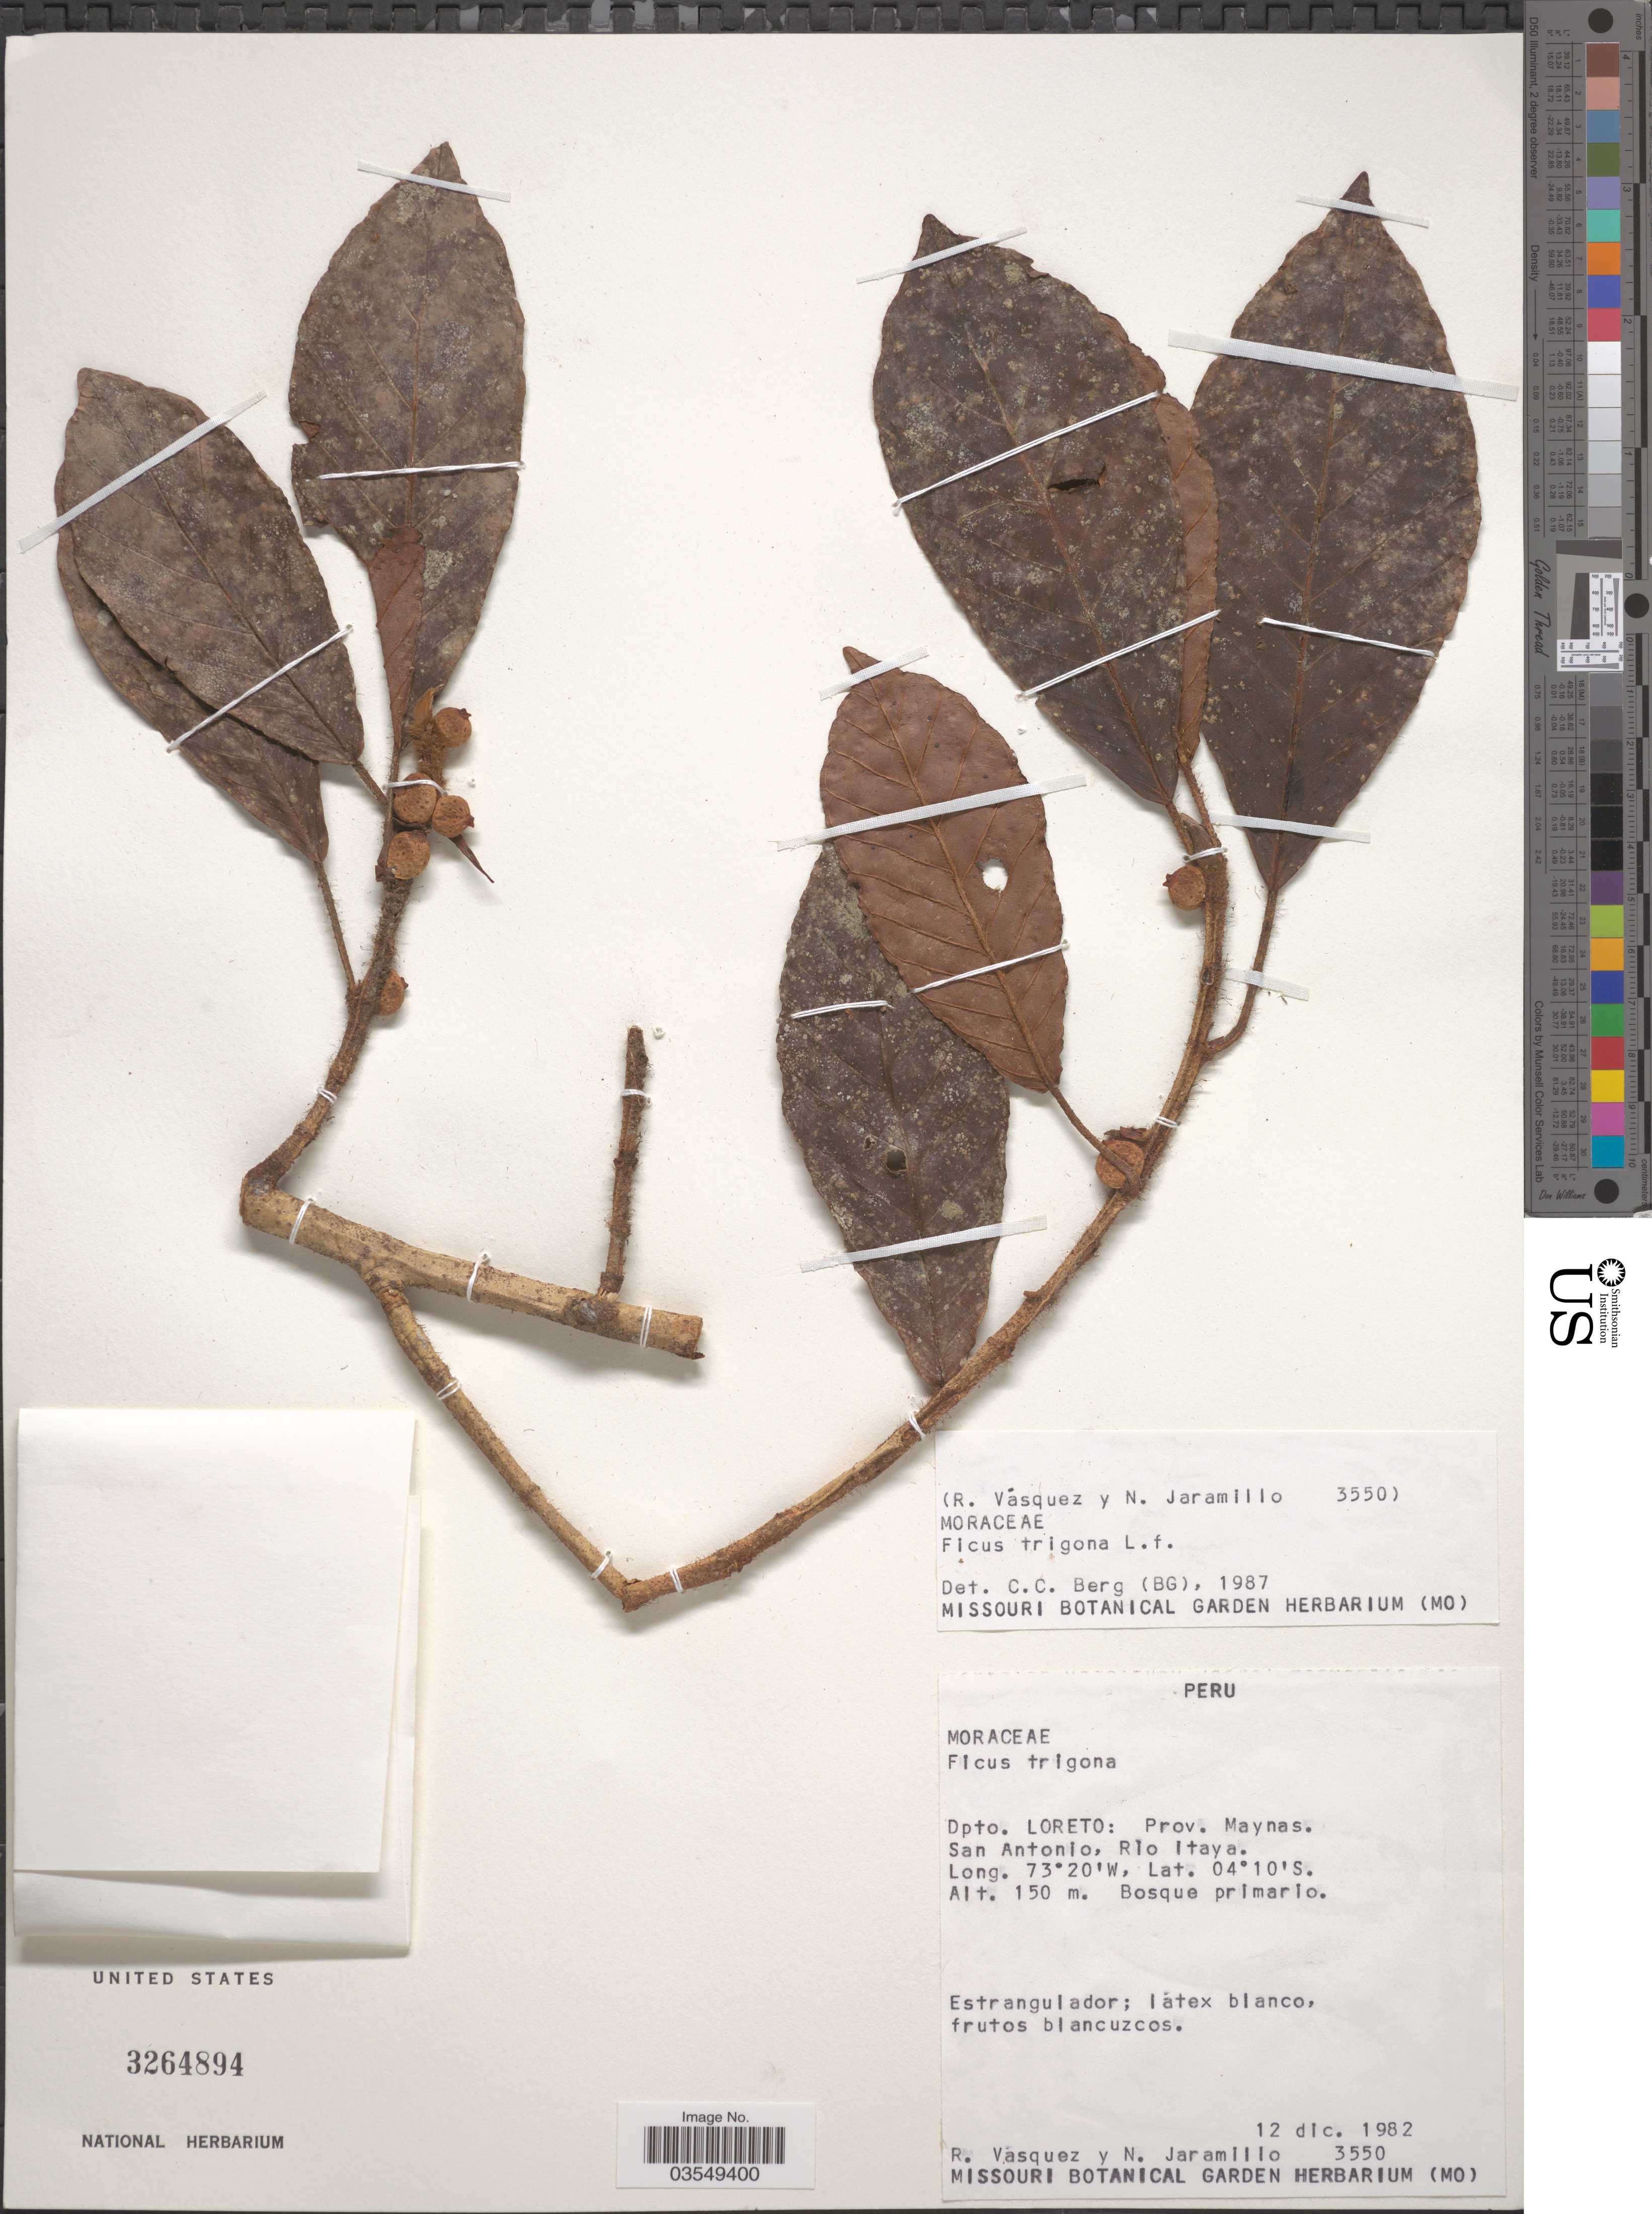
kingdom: Plantae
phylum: Tracheophyta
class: Magnoliopsida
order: Rosales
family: Moraceae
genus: Ficus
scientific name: Ficus trigona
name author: L. f.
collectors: N. Jaramillo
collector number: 3550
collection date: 1982-12-12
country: Peru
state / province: Loreto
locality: Dpto. Loreto: Prov. Maynas. San Antonio, Rio Itaya.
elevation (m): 150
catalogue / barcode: US 3264894